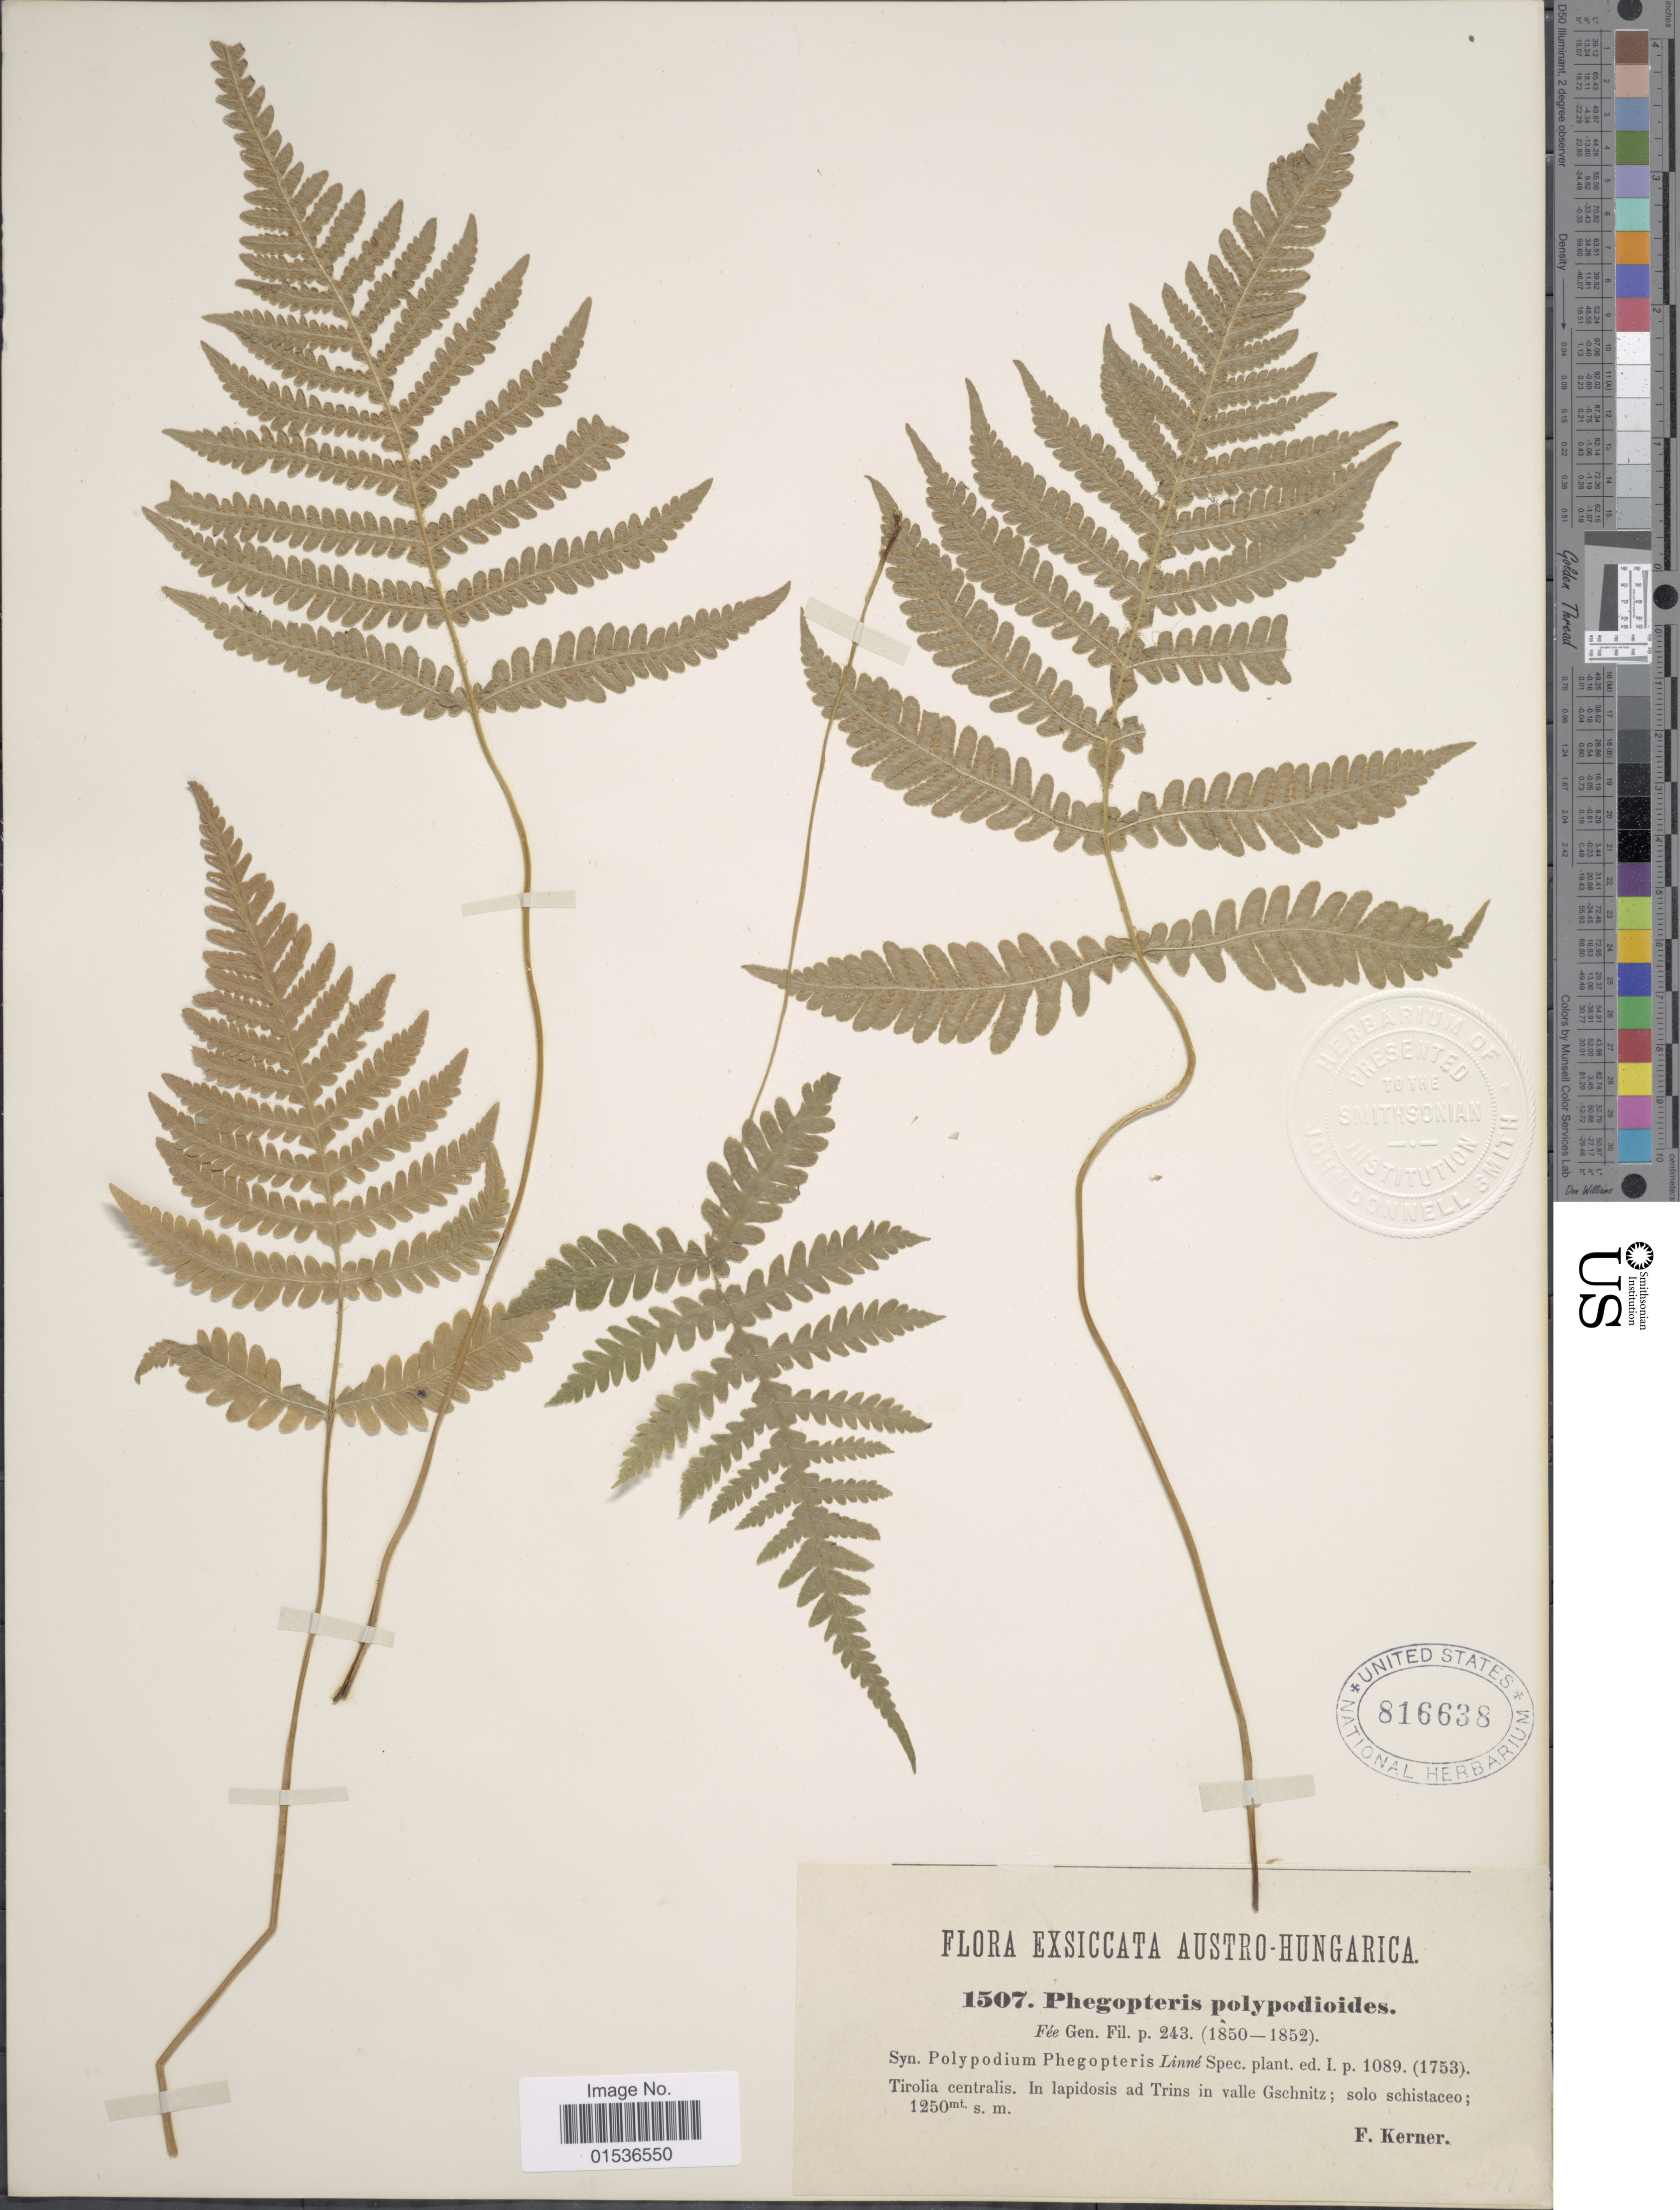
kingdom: Plantae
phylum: Tracheophyta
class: Polypodiopsida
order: Polypodiales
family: Thelypteridaceae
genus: Phegopteris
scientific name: Phegopteris connectilis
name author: (Michx.) Watt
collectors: F. Kerner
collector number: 1507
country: Austria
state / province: Tirol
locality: Austro-Hungarica. Tirolia centralis, In lapidosis ad Trins in valle Gschnitz.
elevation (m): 1250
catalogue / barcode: US 816638